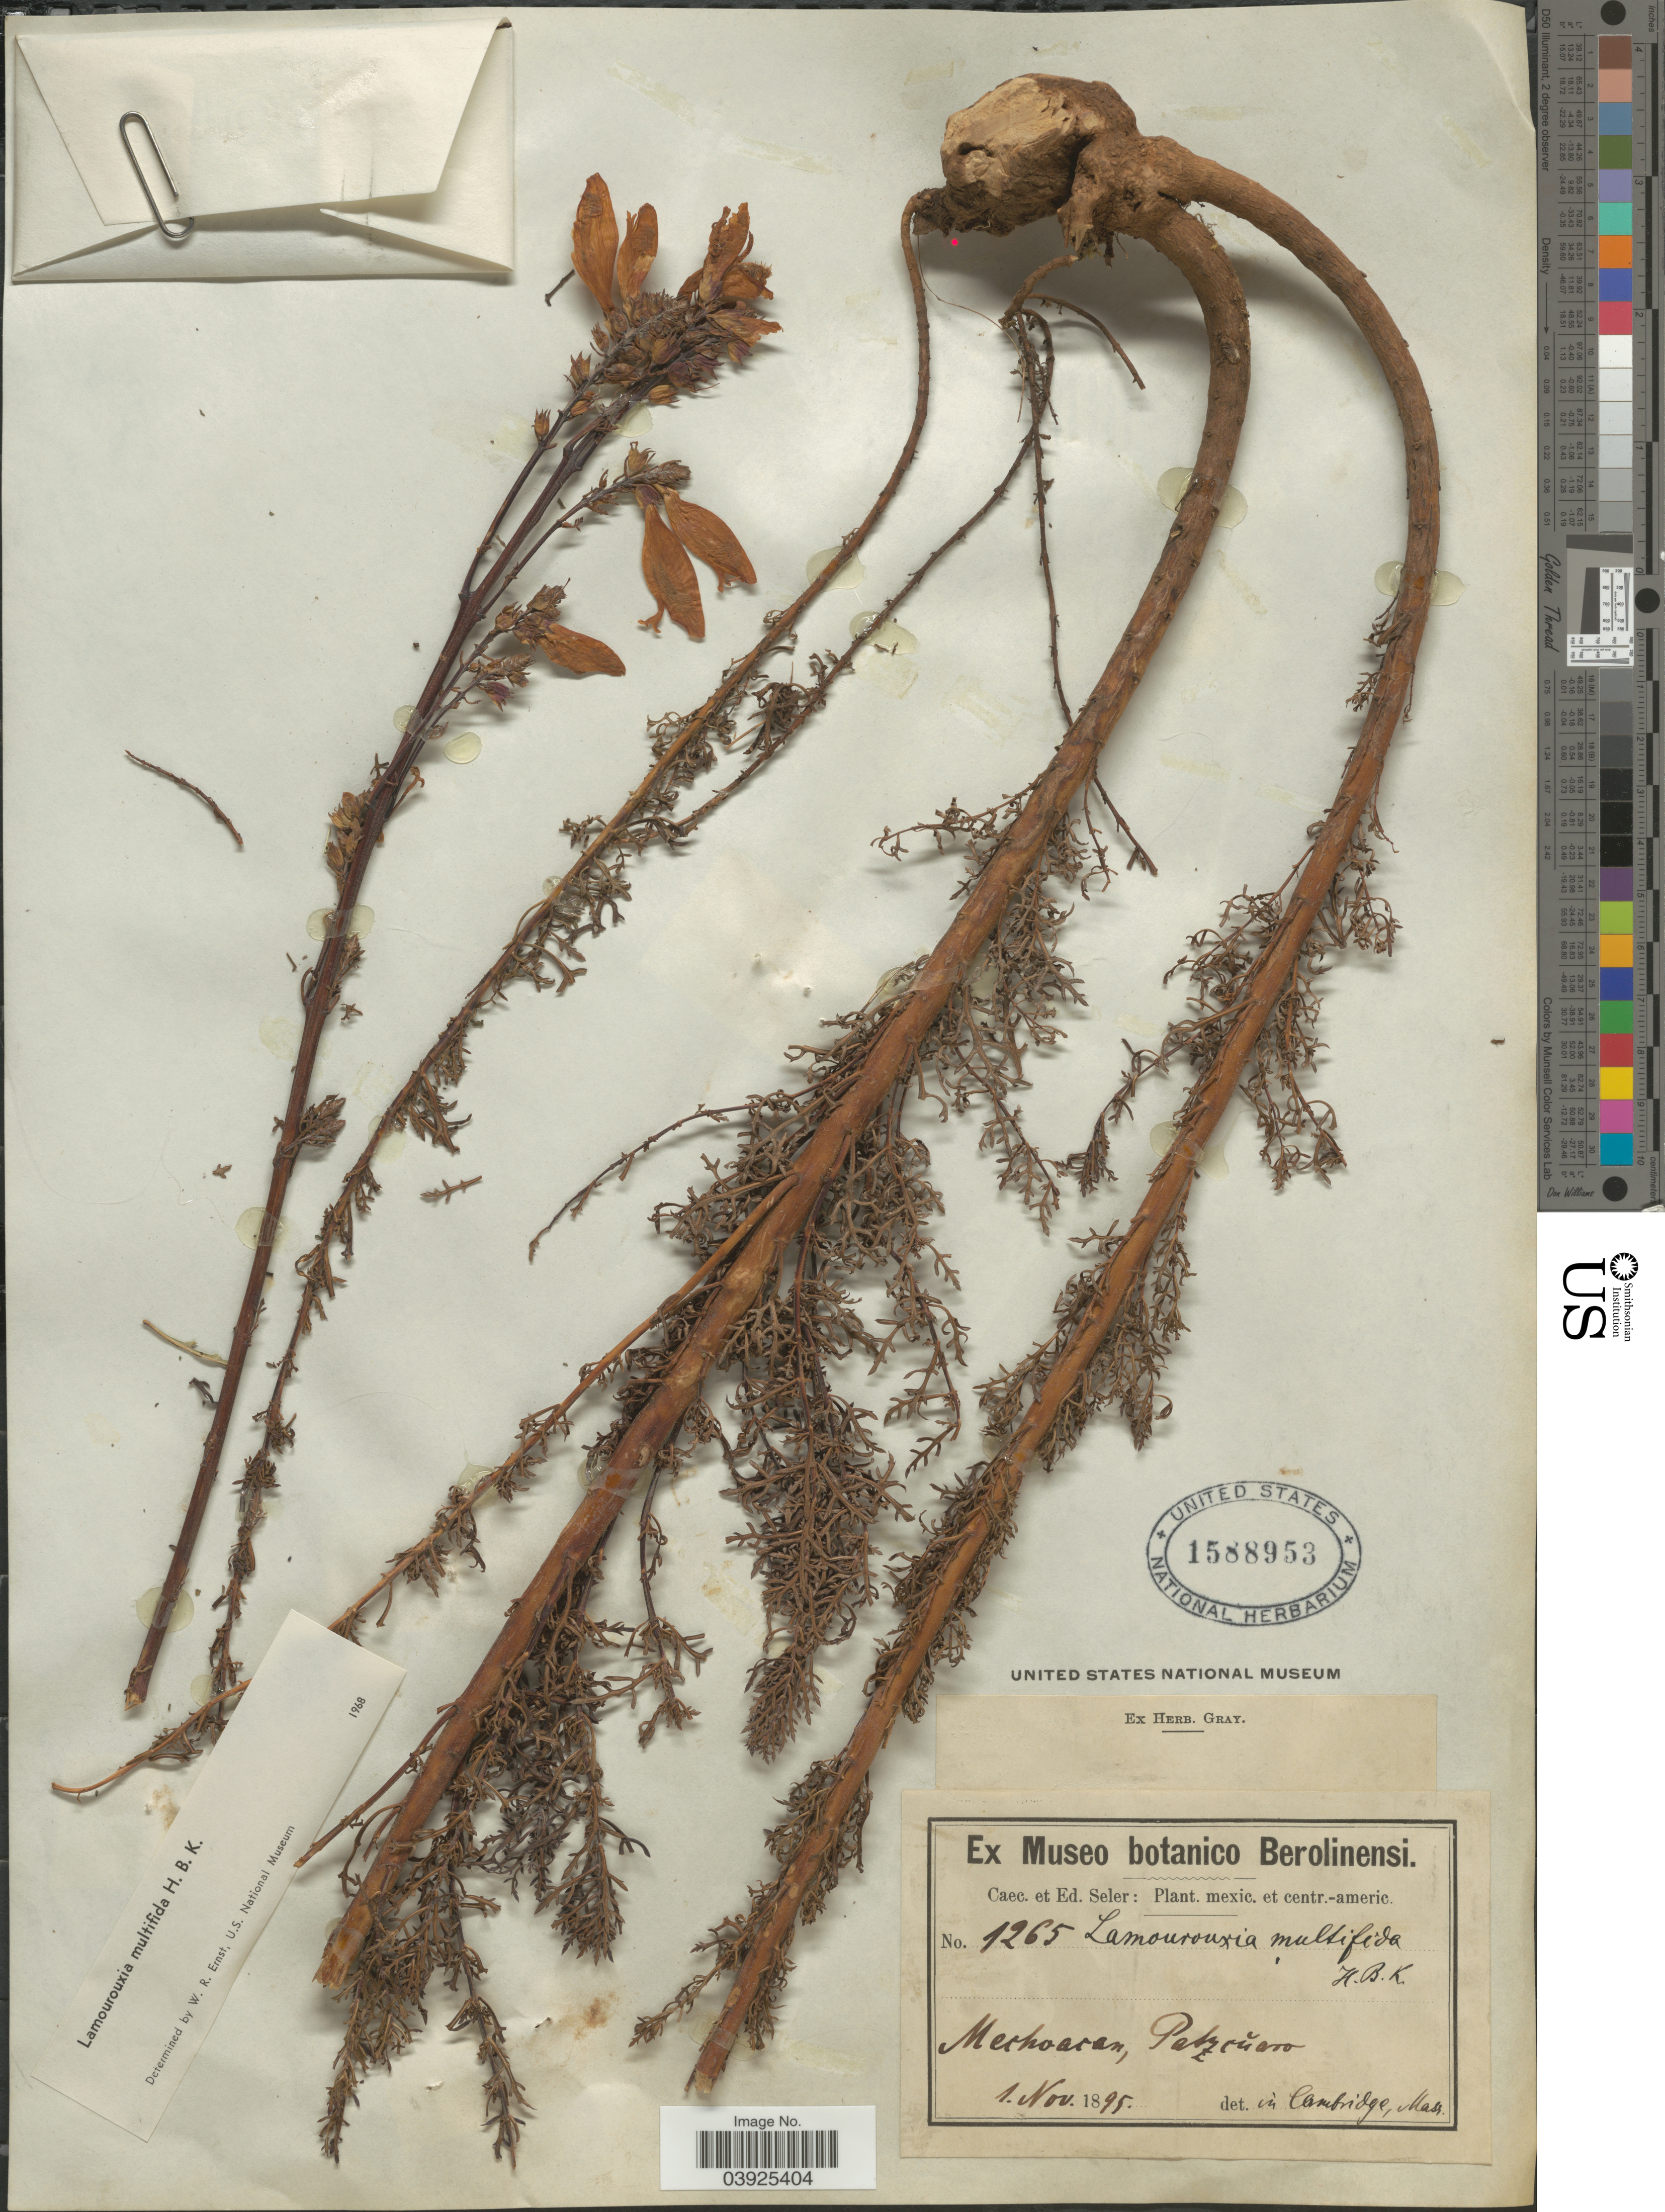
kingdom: Plantae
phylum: Tracheophyta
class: Magnoliopsida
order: Lamiales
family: Orobanchaceae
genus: Lamourouxia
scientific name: Lamourouxia multifida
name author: Kunth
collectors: ex Caec. et Ed Seler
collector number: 1265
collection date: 1895-11-01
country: Mexico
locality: Michoacan, Patzcuaro.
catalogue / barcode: US 1588953